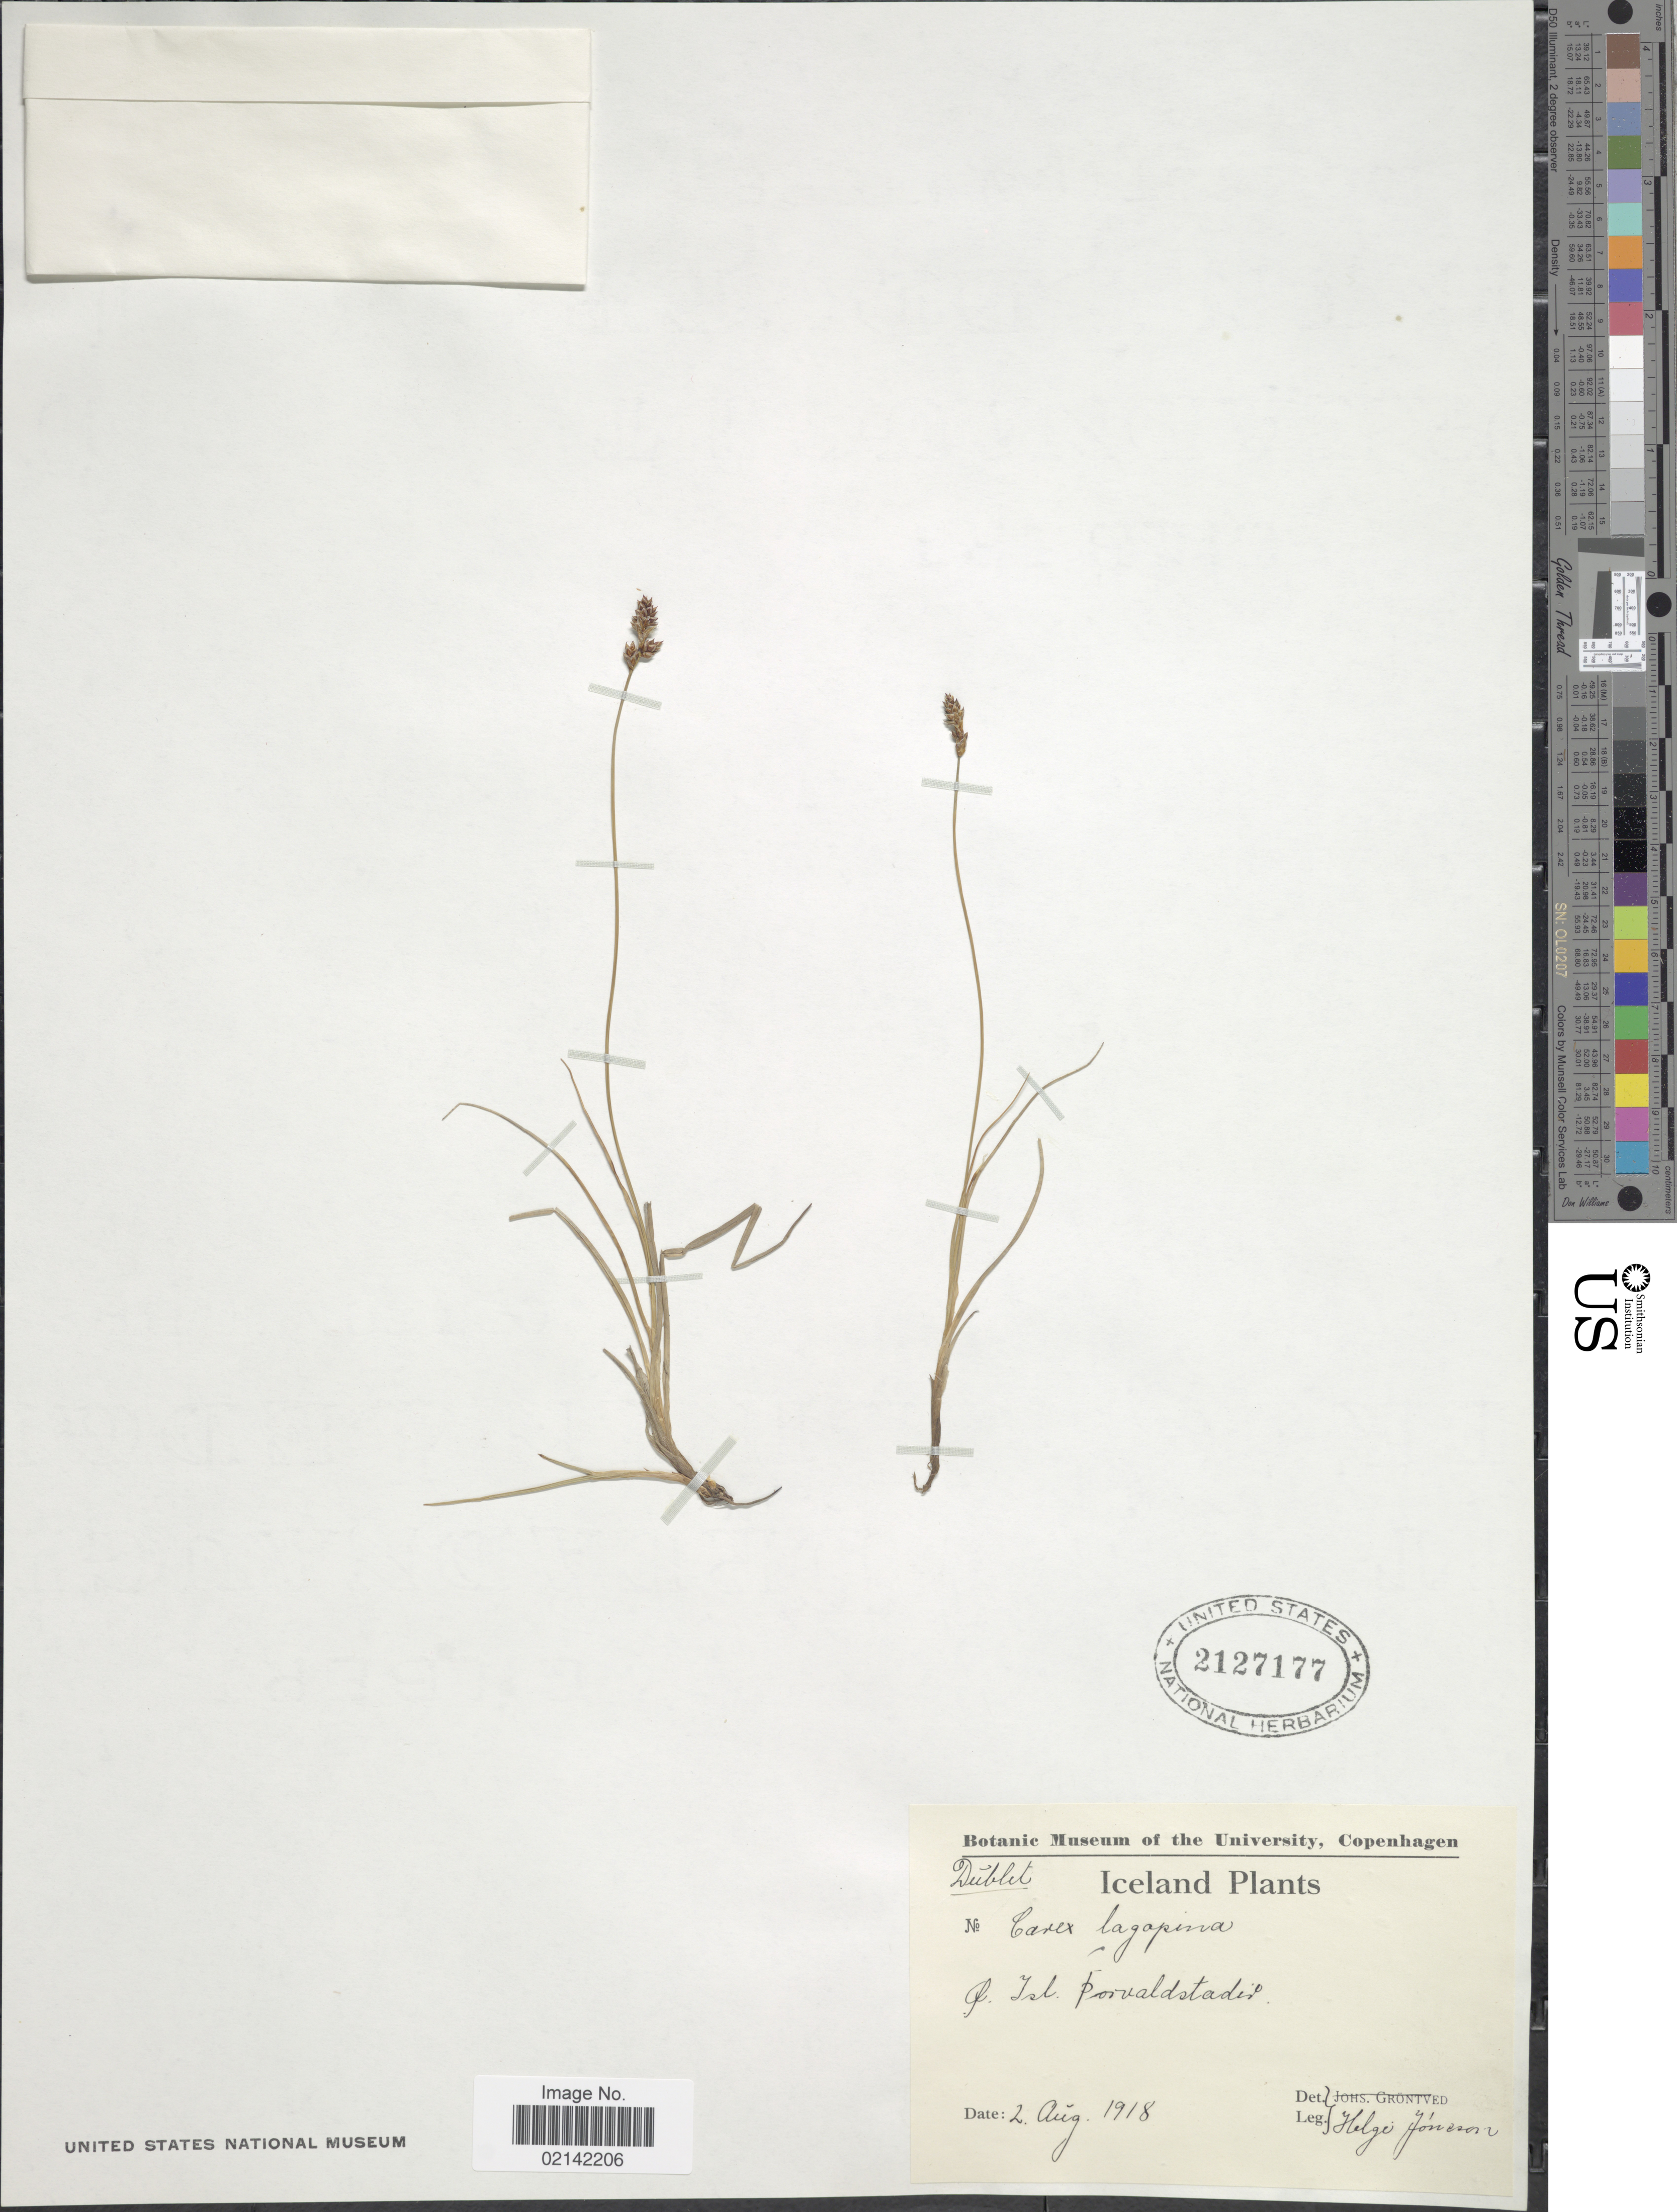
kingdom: Plantae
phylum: Tracheophyta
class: Liliopsida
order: Poales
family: Cyperaceae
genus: Carex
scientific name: Carex lachenalii subsp. lachenalii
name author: Schkuhr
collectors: H. Jónsson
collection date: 1918-08-02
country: Iceland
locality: Cf. Isl. Forvaldstadir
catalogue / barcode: US 2127177